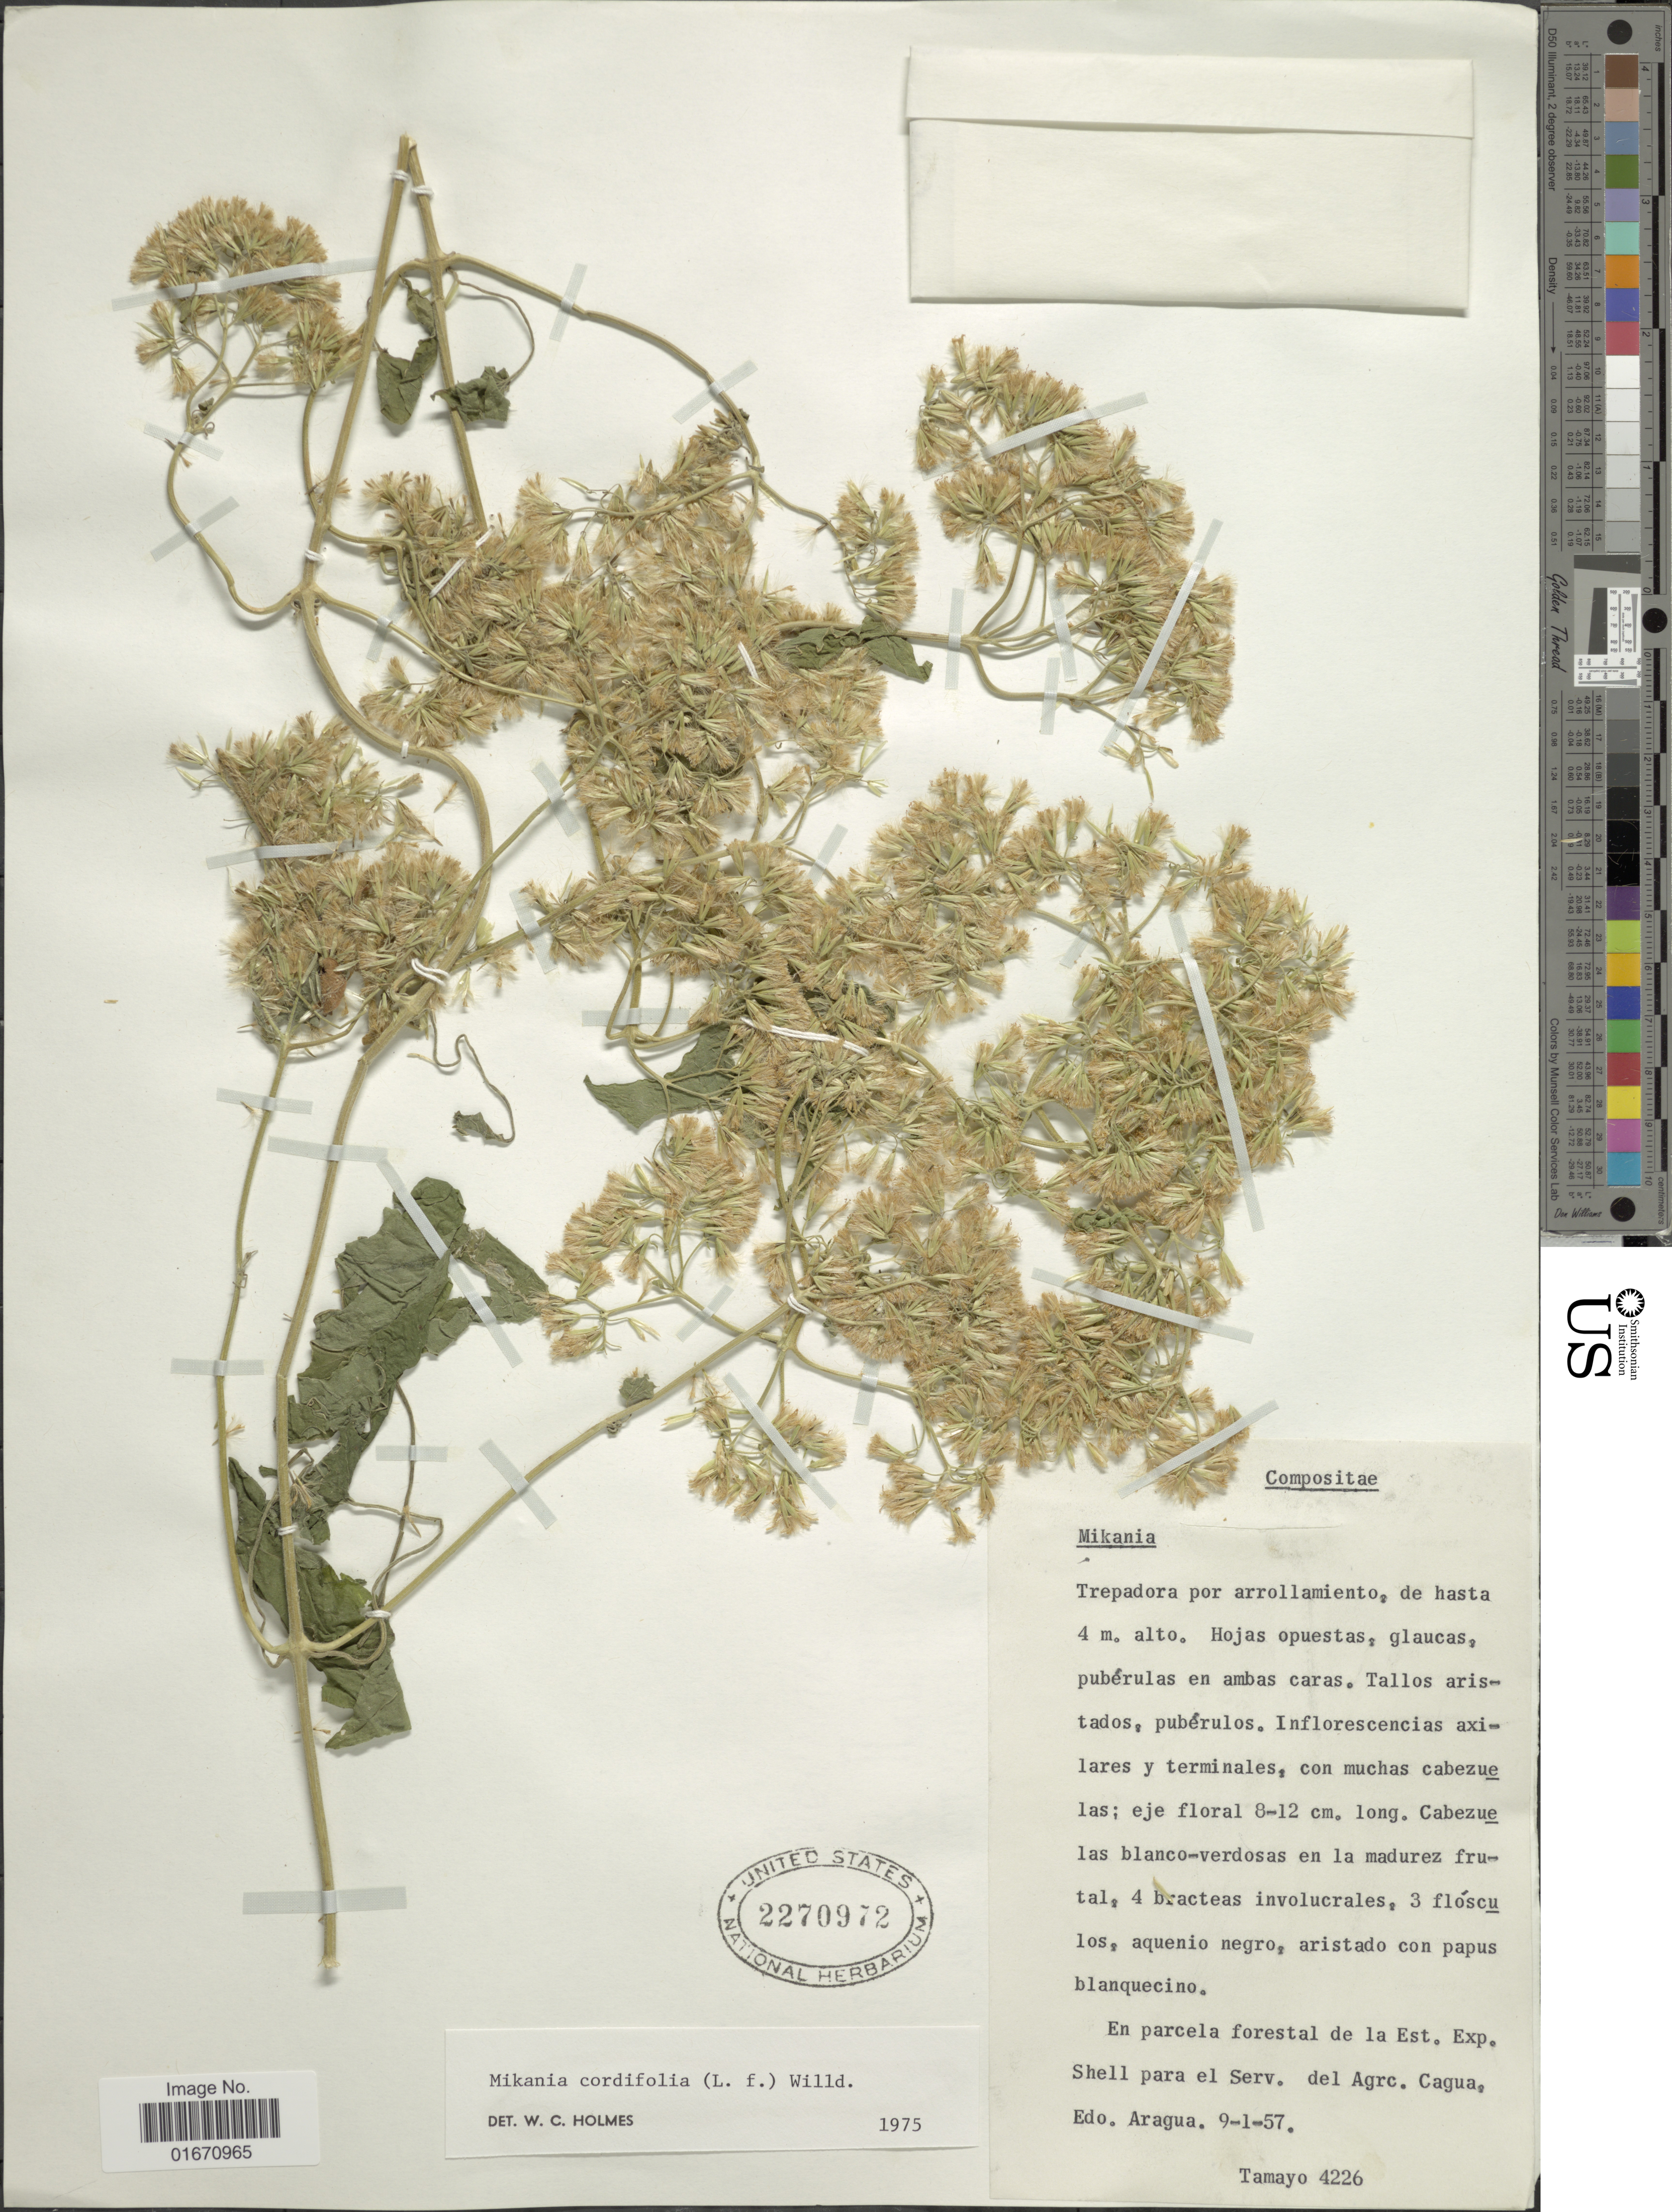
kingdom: Plantae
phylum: Tracheophyta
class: Magnoliopsida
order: Asterales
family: Asteraceae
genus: Mikania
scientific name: Mikania cordifolia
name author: Kunth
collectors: -. Tamayo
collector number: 4226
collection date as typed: Transcribed d/m/y: 9/1/57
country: Venezuela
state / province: Aragua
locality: En parcela forestal de la Est. Exp. Shell para el Serv. del Agrc. Cagua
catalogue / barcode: US 2270972